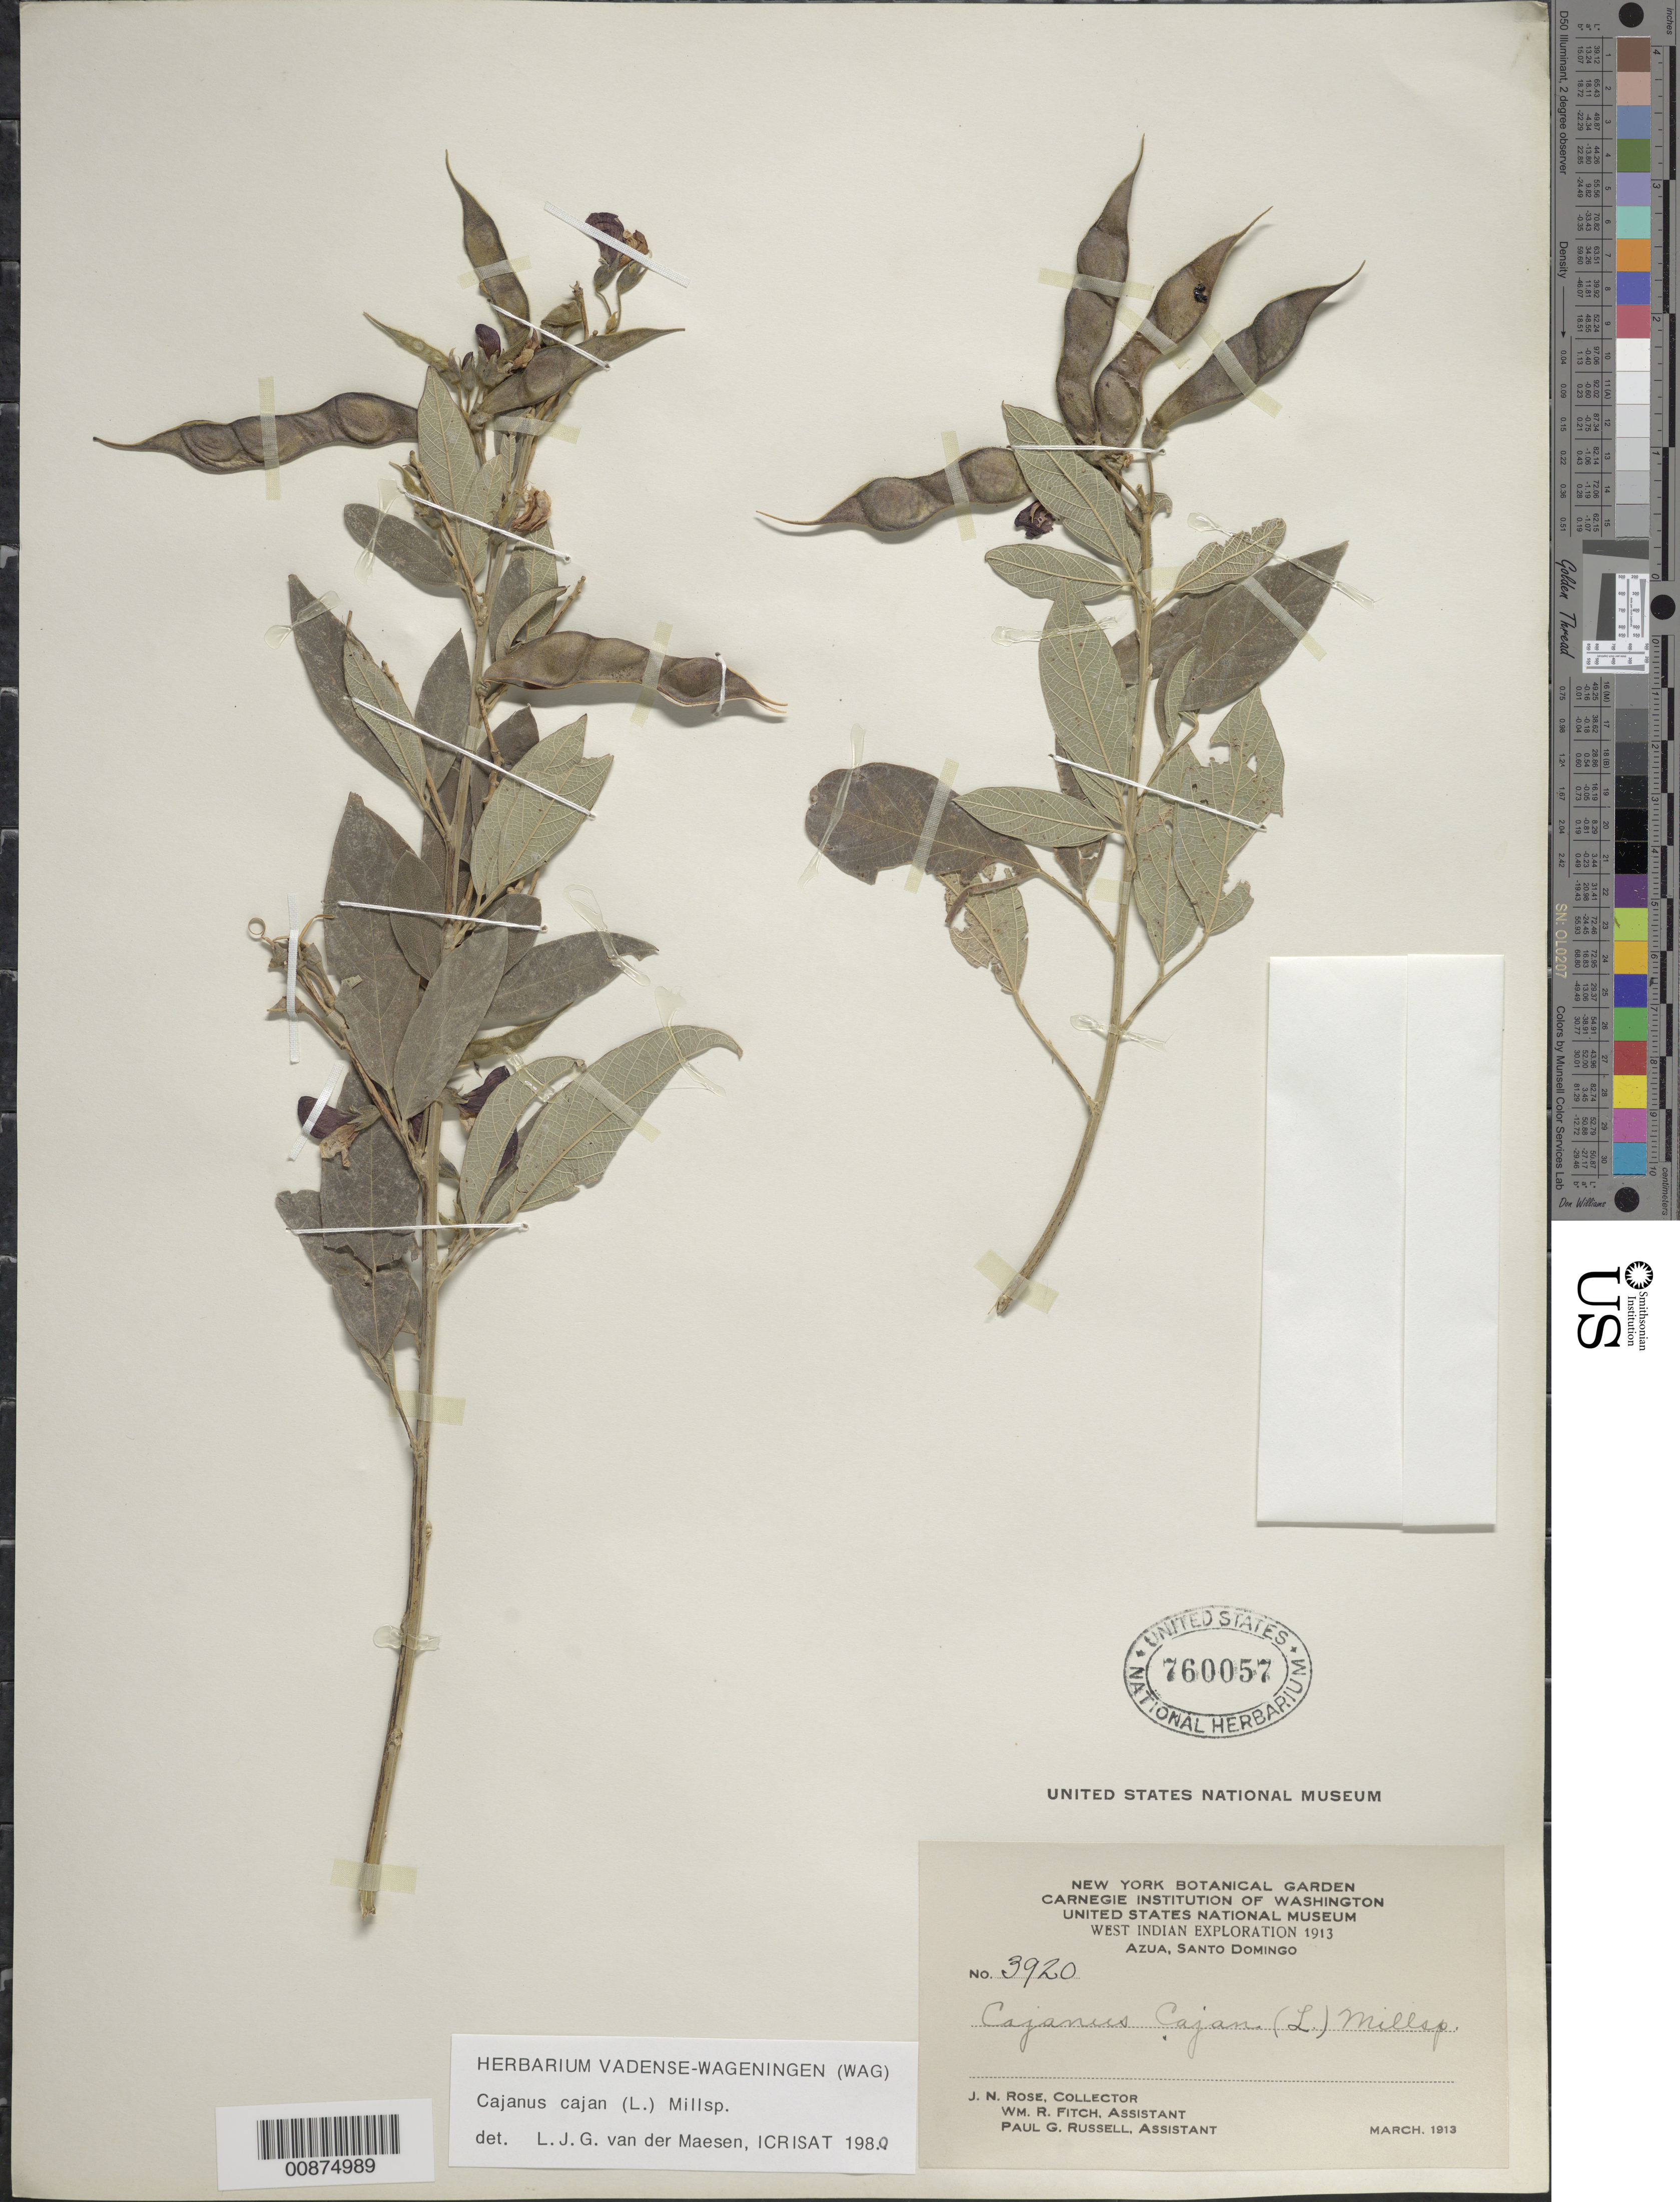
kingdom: Plantae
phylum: Tracheophyta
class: Magnoliopsida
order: Fabales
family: Fabaceae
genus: Cajanus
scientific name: Cajanus cajan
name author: (L.) Huth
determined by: Van Der Maesen, L. J. G., (WAG), Wageningen University (Netherlands)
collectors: J. N. Rose, W. R. Fitch & P. G. Russell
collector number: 3920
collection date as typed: Mar 1913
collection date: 1913-03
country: Dominican Republic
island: Hispaniola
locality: Azua, Santo Domingo.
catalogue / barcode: US 760057